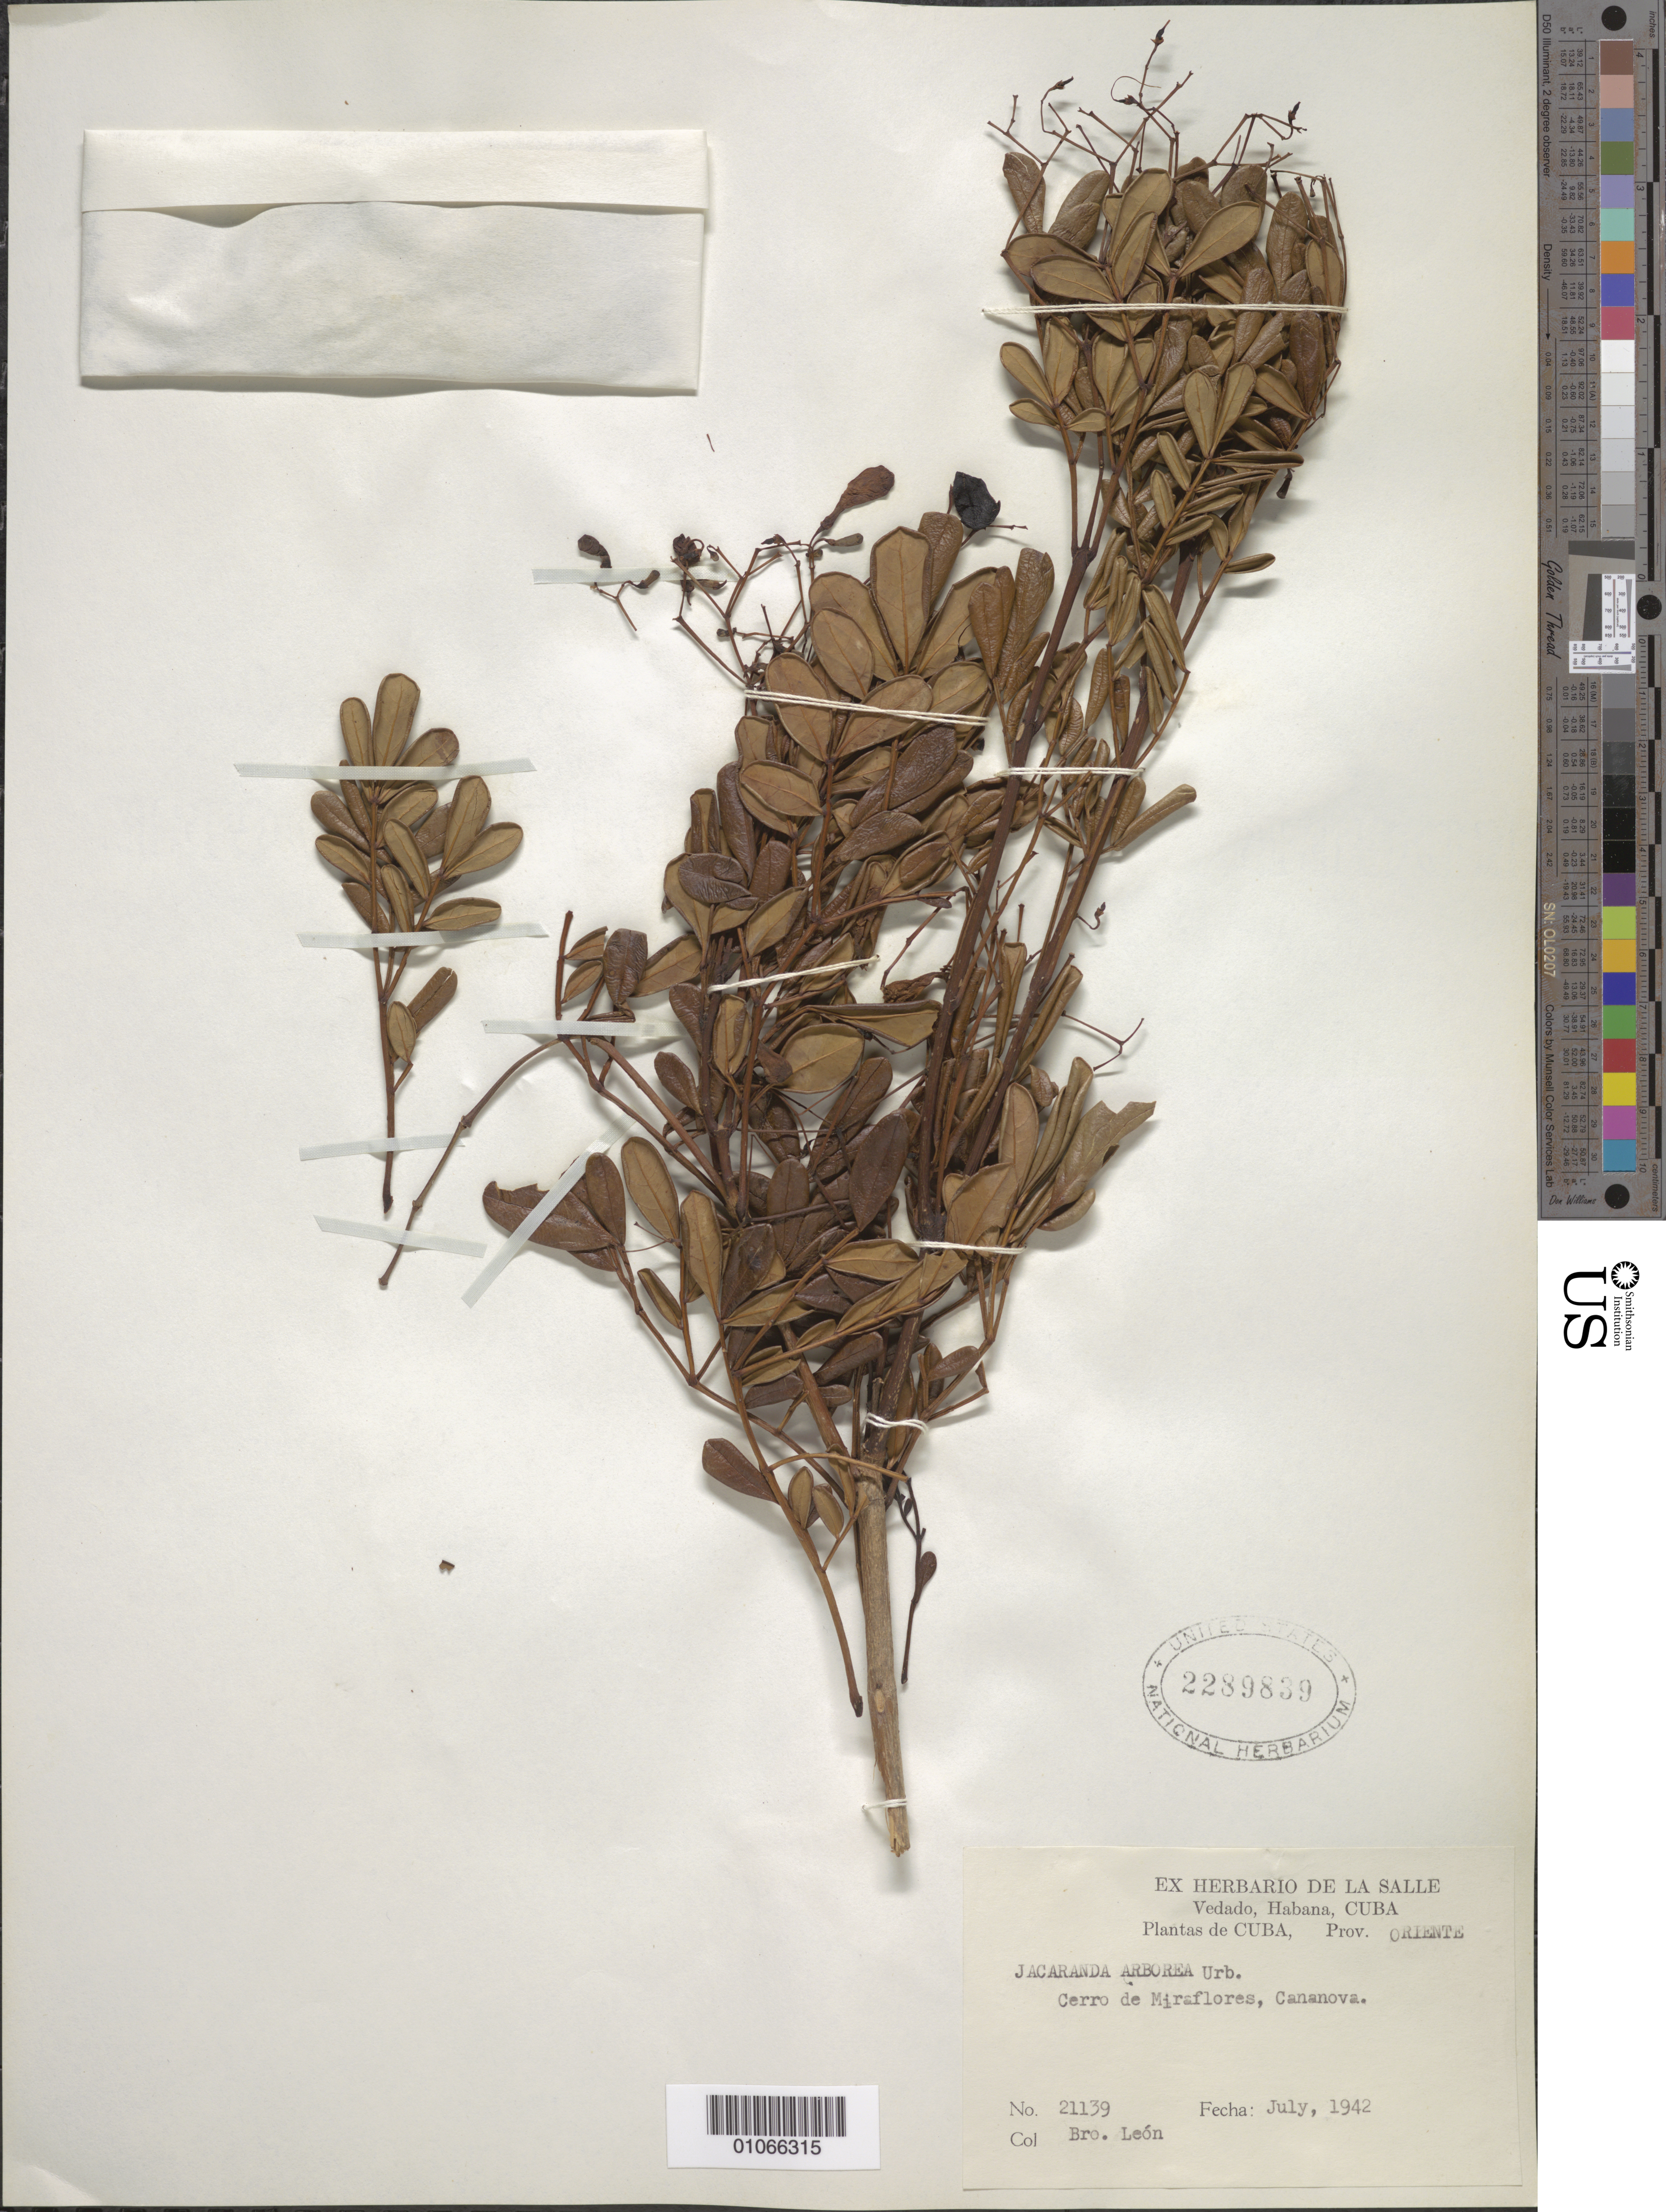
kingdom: Plantae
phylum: Tracheophyta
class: Magnoliopsida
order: Lamiales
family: Bignoniaceae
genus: Jacaranda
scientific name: Jacaranda arborea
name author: Urb.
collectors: Bro. León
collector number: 21139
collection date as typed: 01 Jul 1942 to 31 Jul 1942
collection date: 1942-07-01/1942-07-31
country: Cuba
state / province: Oriente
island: Cuba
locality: Cerro de miraflores, Cananova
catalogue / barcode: US 2289839